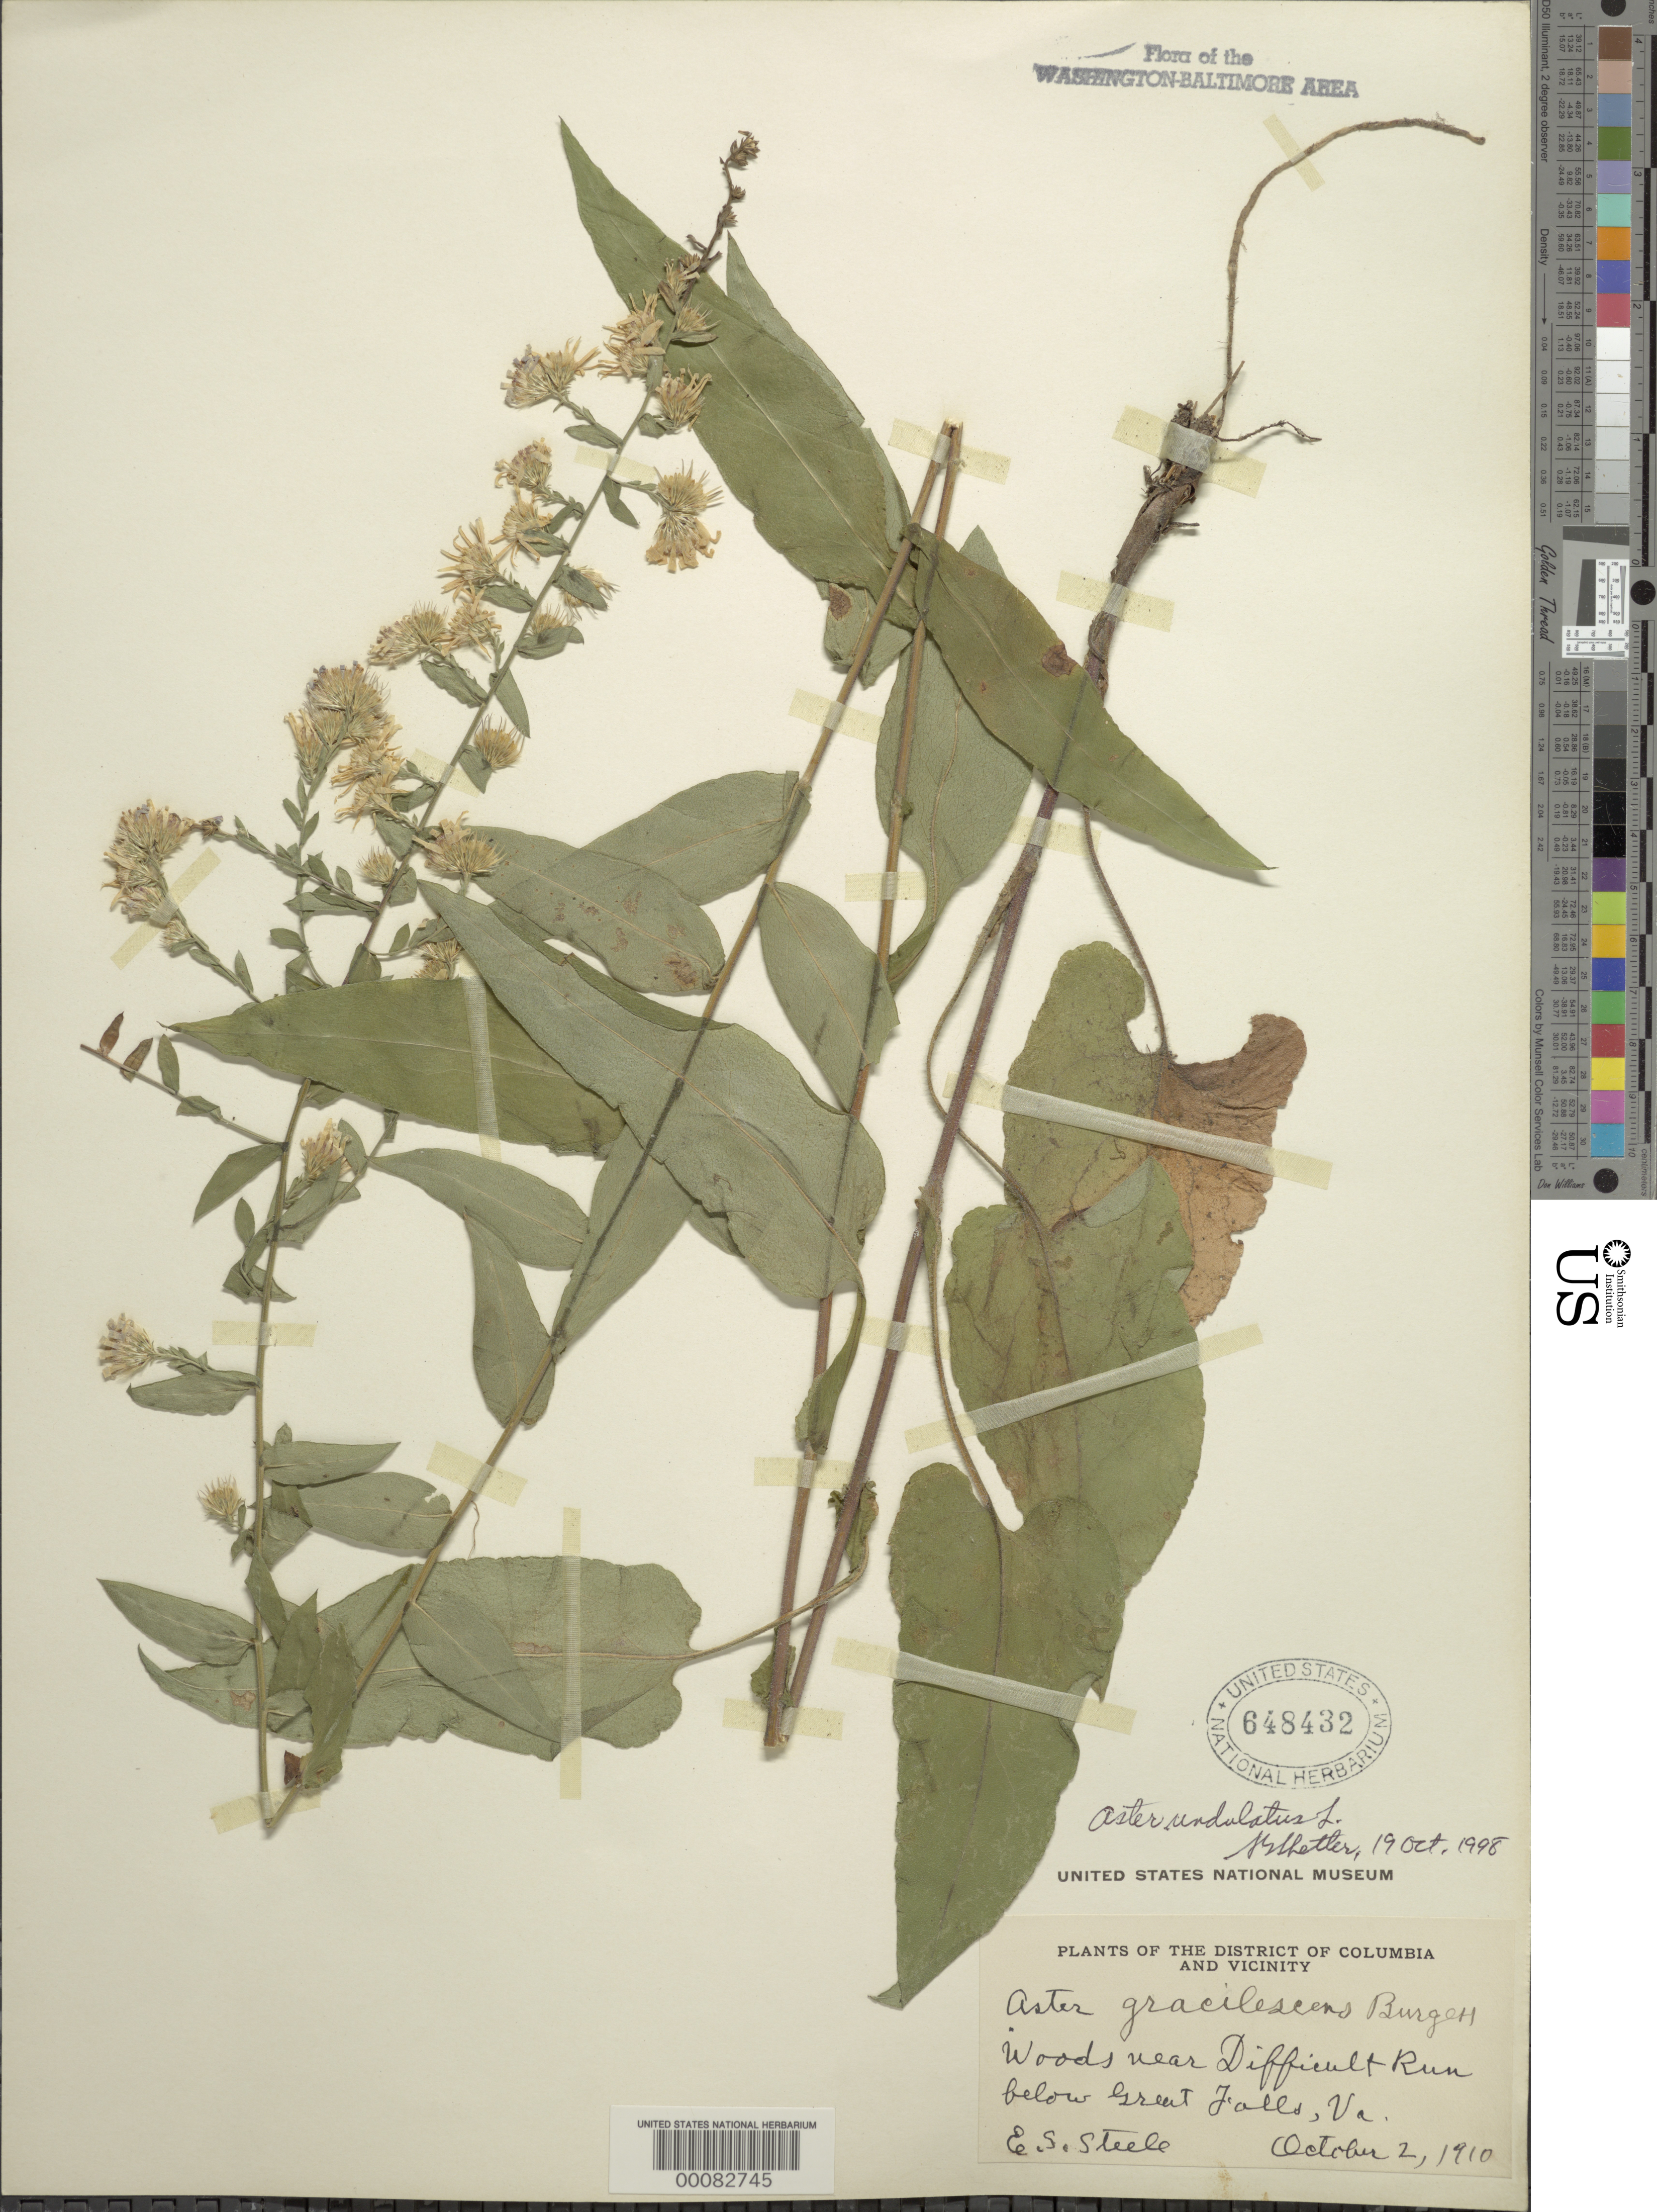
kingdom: Plantae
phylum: Tracheophyta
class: Magnoliopsida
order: Asterales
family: Asteraceae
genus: Symphyotrichum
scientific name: Symphyotrichum undulatum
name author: (L.) G.L. Nesom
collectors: E. Steele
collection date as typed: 02 Oct 1910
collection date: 1910-10-02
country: United States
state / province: Virginia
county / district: Fairfax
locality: Near Difficult Run C. & O. Canal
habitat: Woods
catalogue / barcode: US 648432